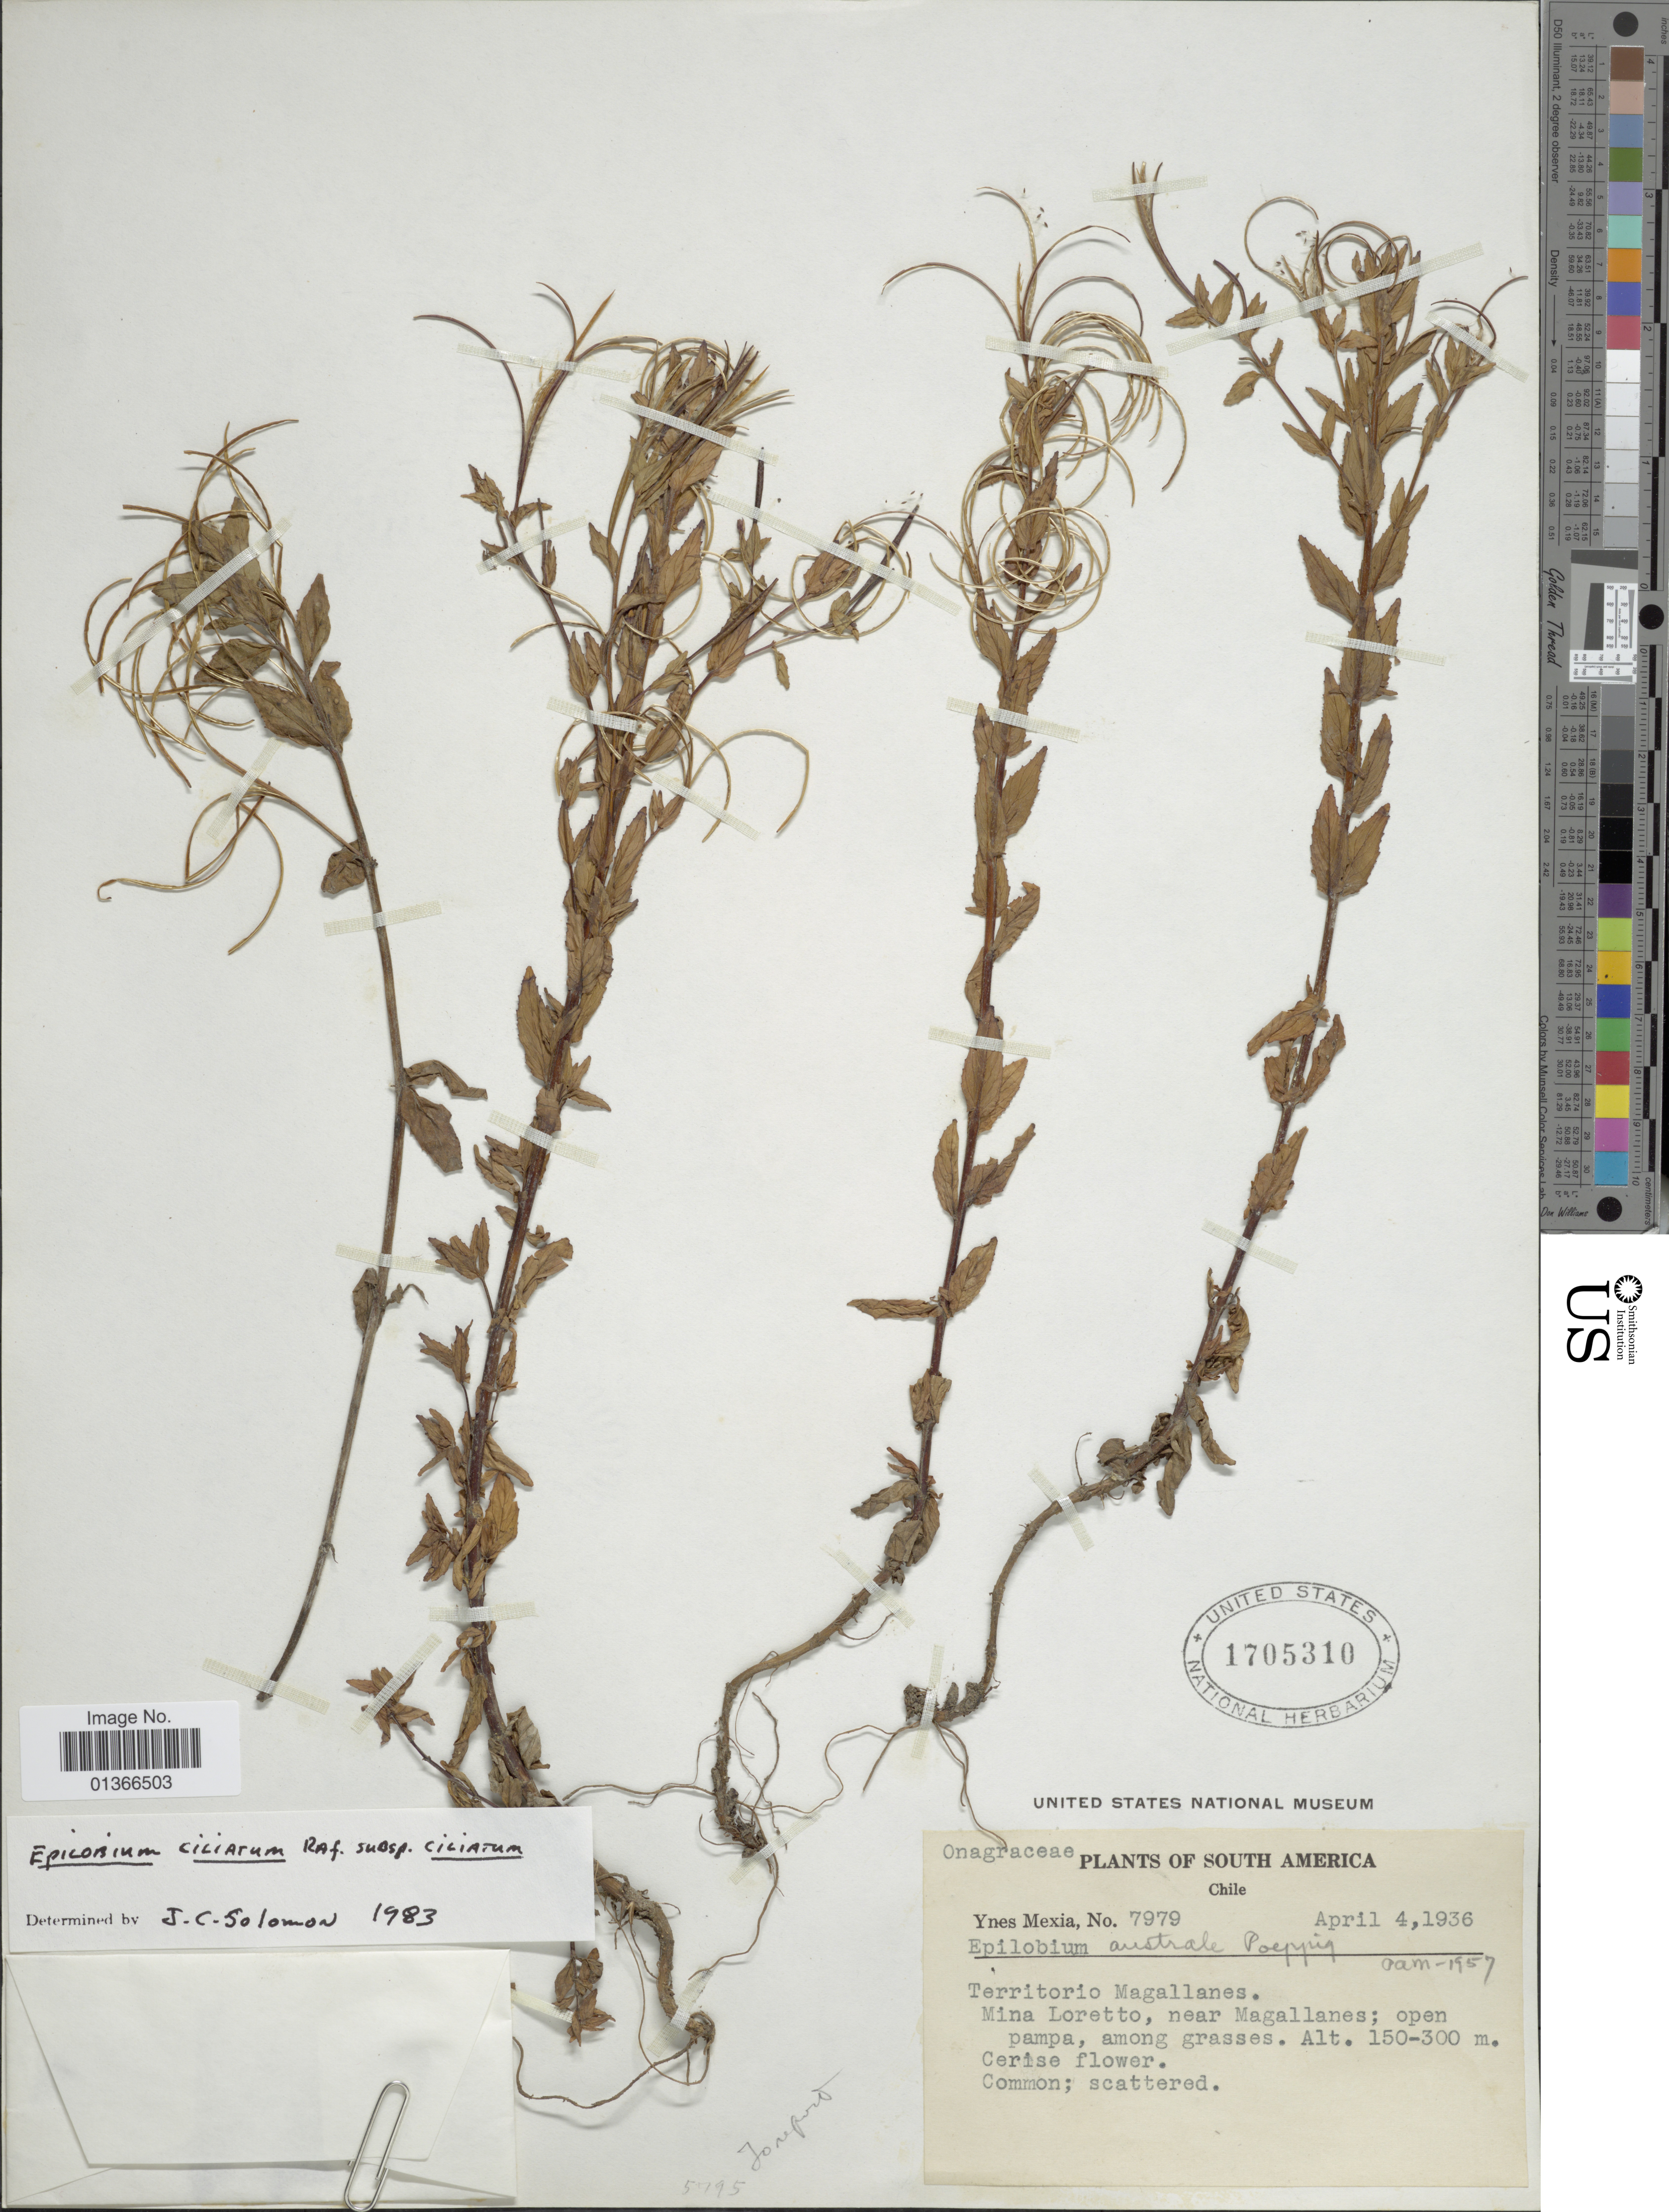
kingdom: Plantae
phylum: Tracheophyta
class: Magnoliopsida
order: Myrtales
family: Onagraceae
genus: Epilobium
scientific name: Epilobium ciliatum subsp. ciliatum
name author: Raf.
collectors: Y. Mexia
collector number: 7979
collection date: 1936-04-04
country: Chile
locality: Territorio Magallanes. Mina Loretto, near Magallanes.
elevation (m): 150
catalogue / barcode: US 1705310